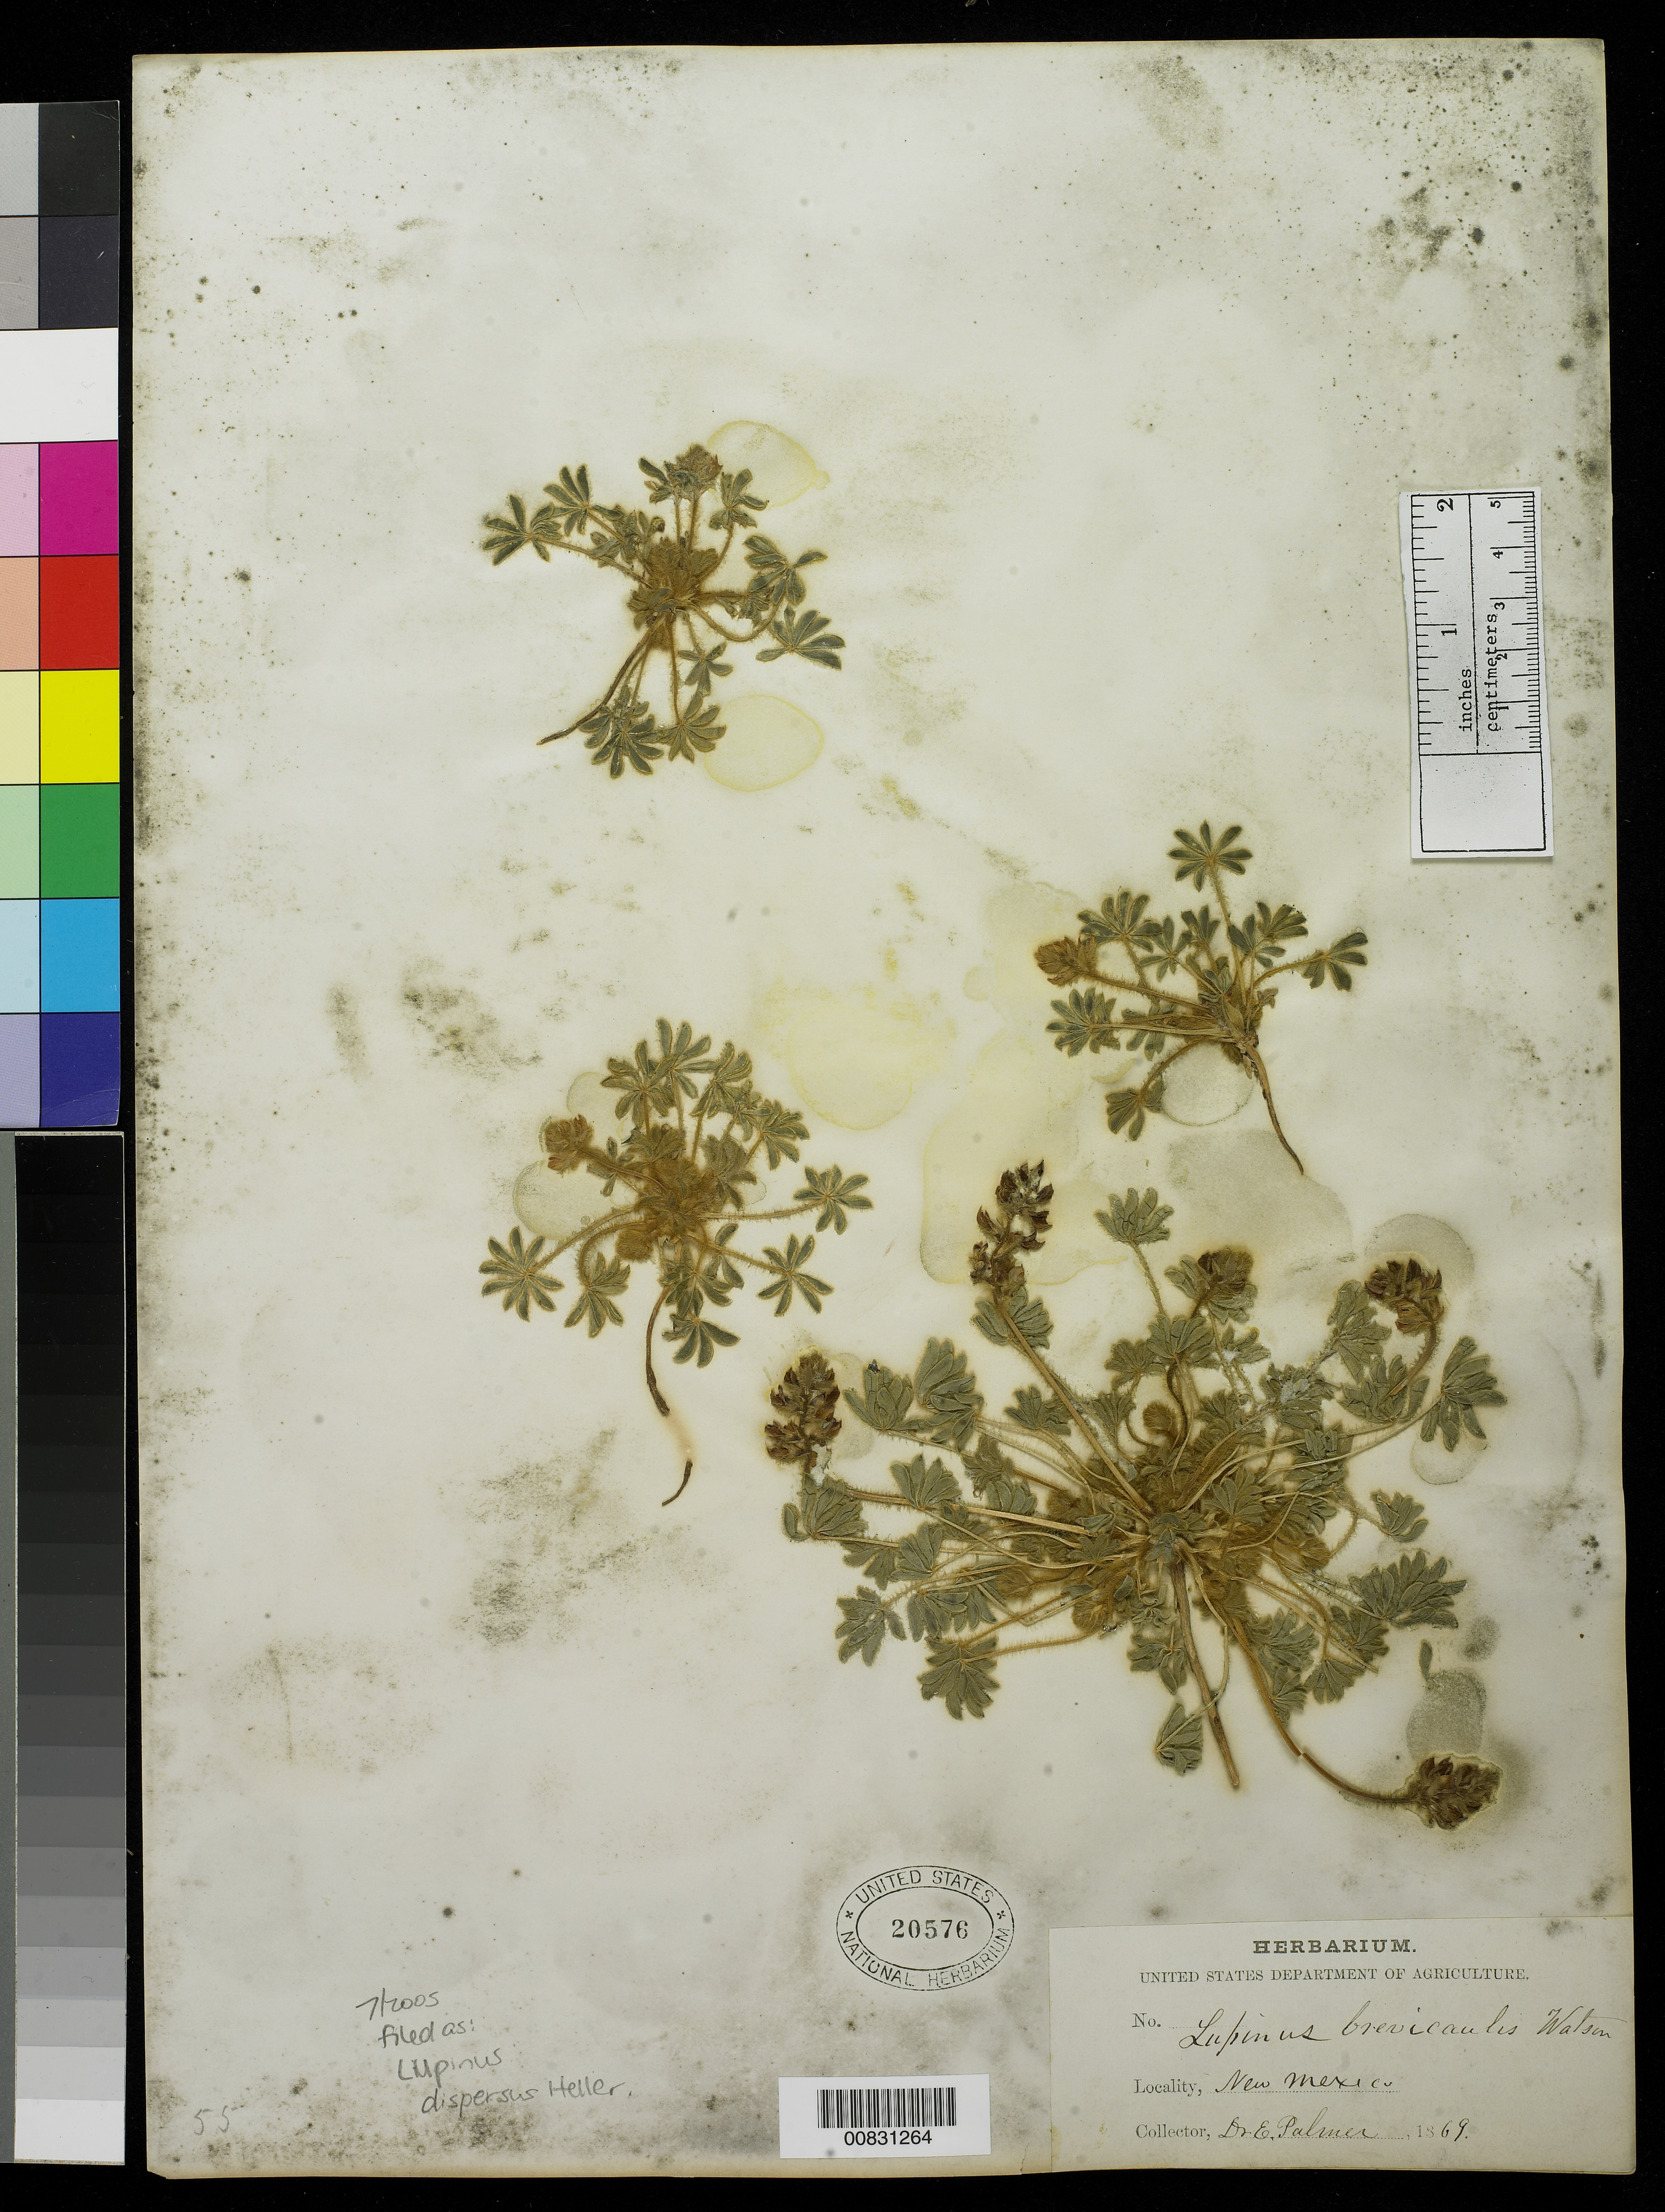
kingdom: Plantae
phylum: Tracheophyta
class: Magnoliopsida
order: Fabales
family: Fabaceae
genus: Lupinus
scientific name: Lupinus dispersus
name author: A. Heller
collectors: E. Palmer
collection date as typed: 1869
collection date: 1869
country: United States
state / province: New Mexico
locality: New Mexico.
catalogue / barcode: US 20576